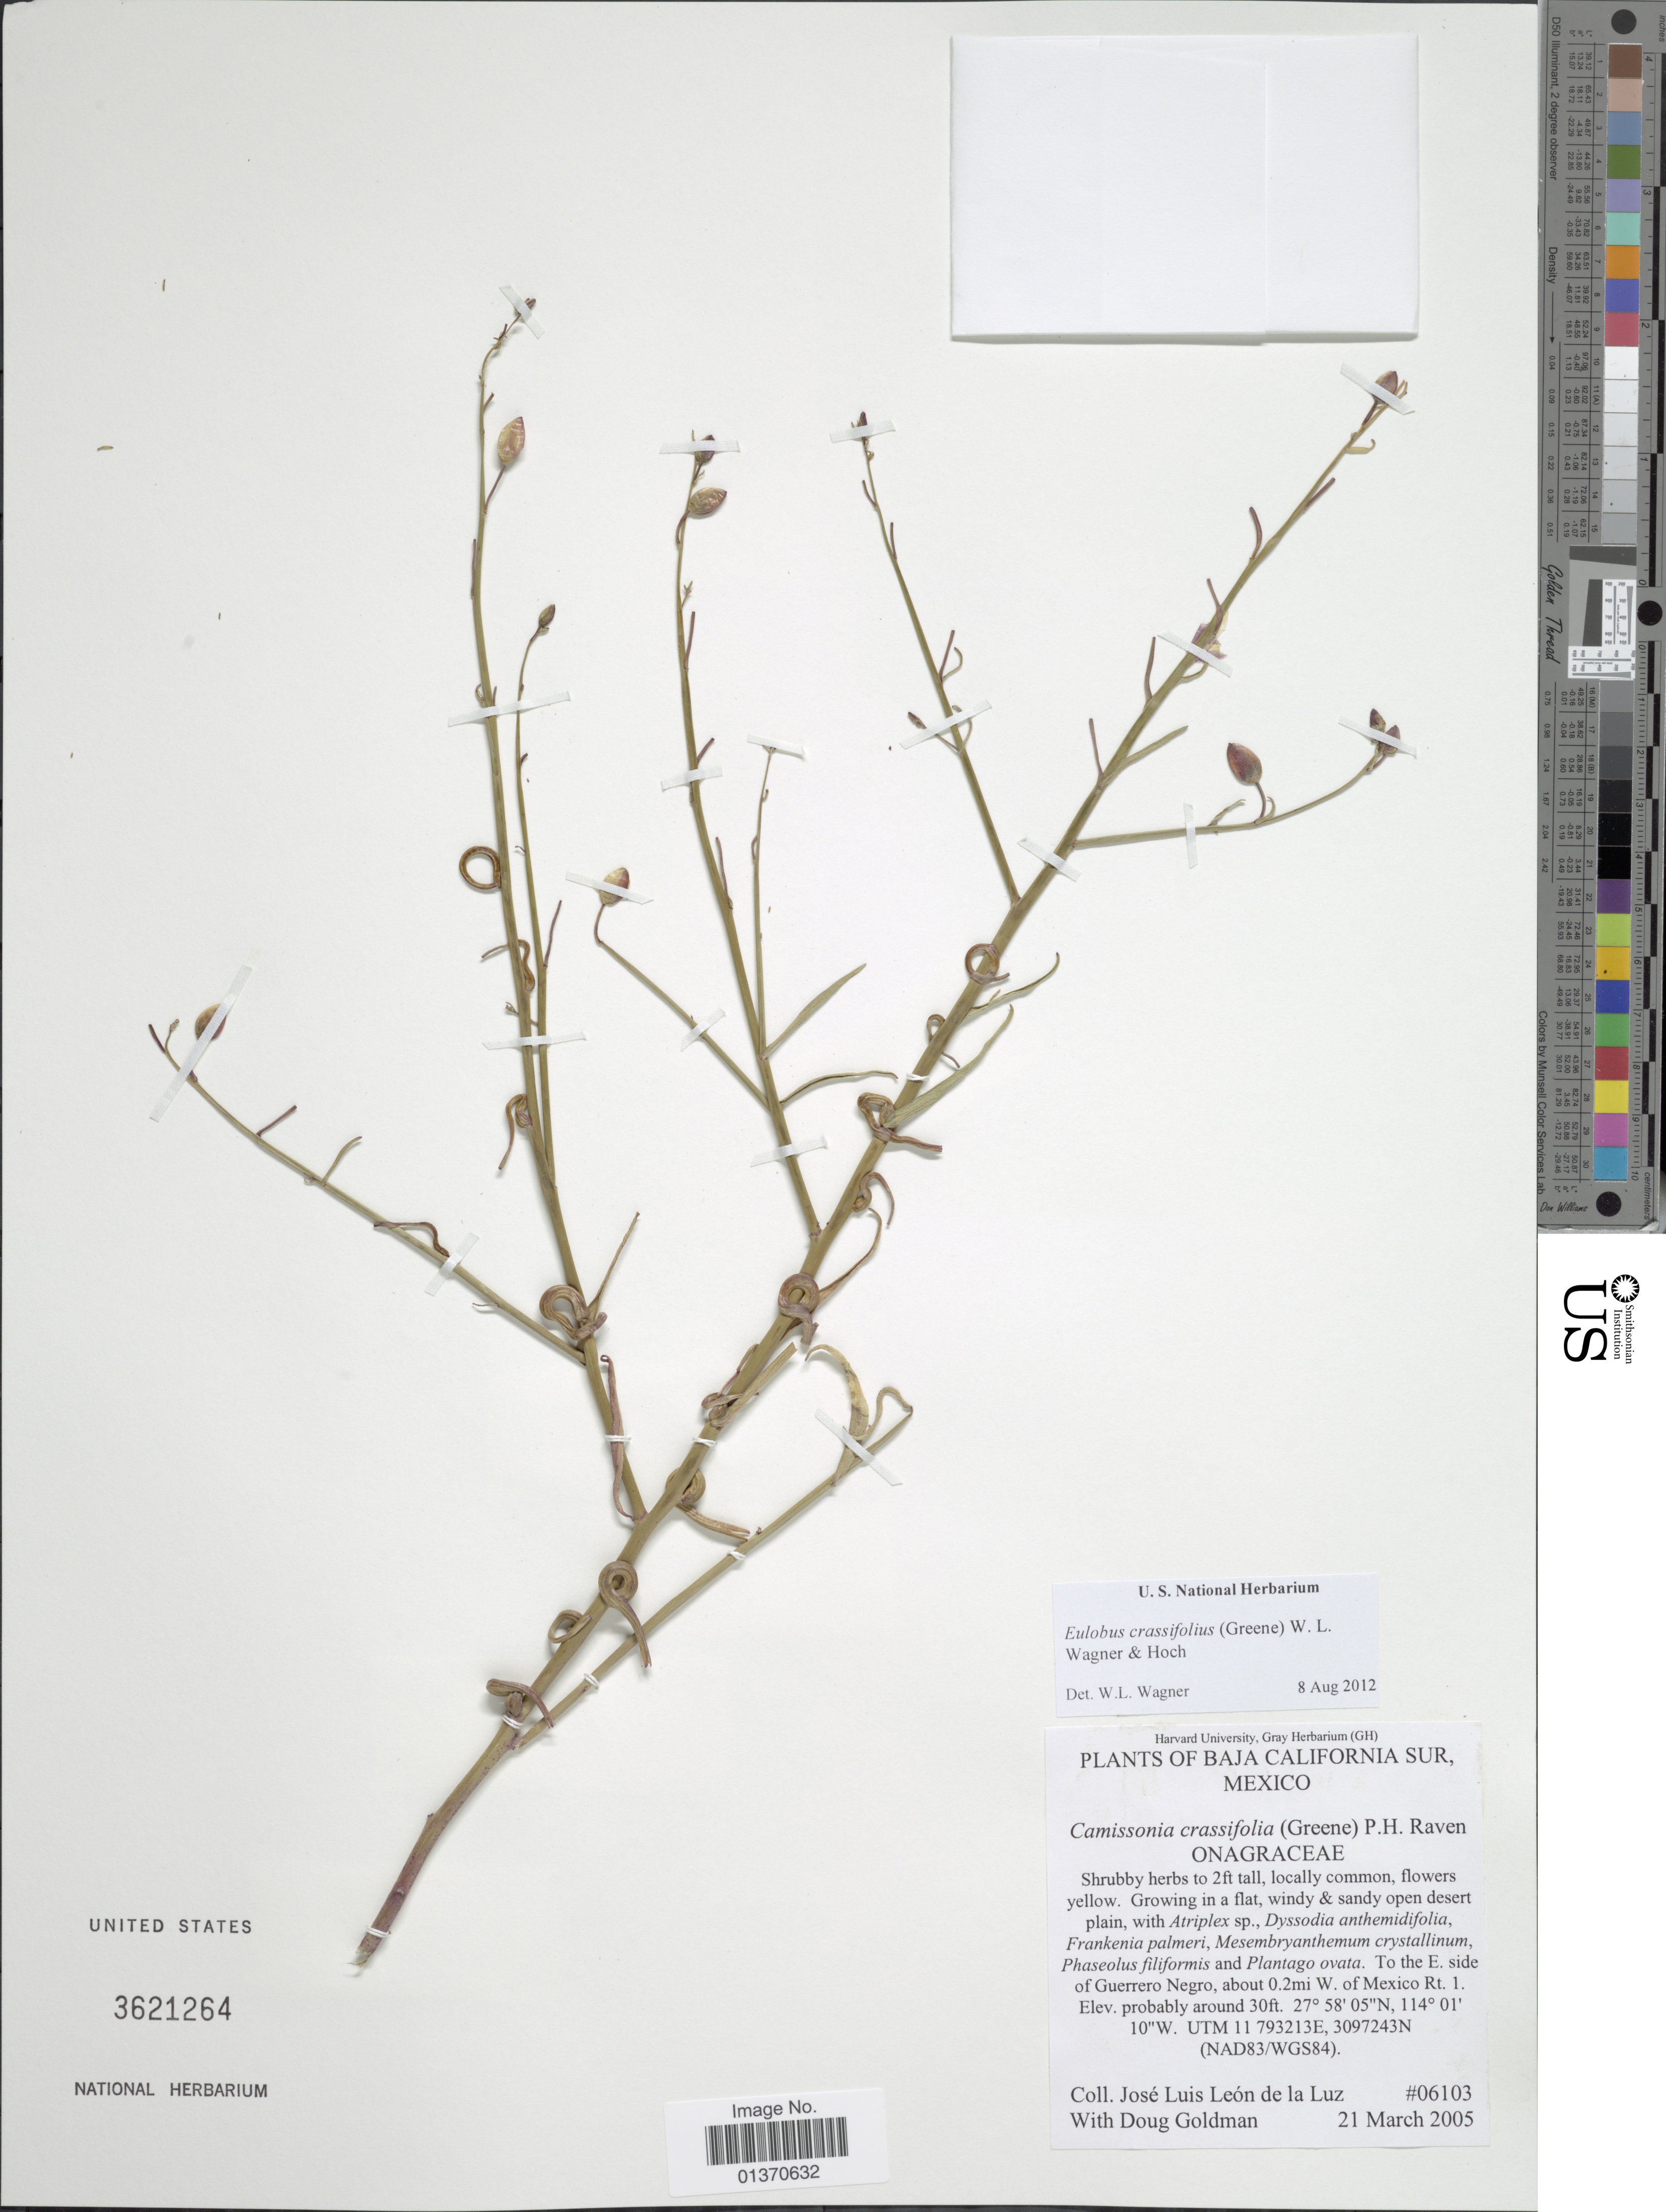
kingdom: Plantae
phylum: Tracheophyta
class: Magnoliopsida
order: Myrtales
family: Onagraceae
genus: Eulobus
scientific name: Eulobus crassifolius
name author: (Greene) W.L. Wagner & Hoch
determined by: Wagner, W. L., (BOT), Smithsonian Institution - National Museum of Natural History (UNITED STATES)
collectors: J. L. León de la Luz & D. Goldman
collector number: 06103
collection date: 2005-03-21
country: Mexico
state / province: Baja California Sur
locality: To the E. side of Guerrero Negro, about 0.2 mi W. of Mexico Rt. 1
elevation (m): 9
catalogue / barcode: US 3621264